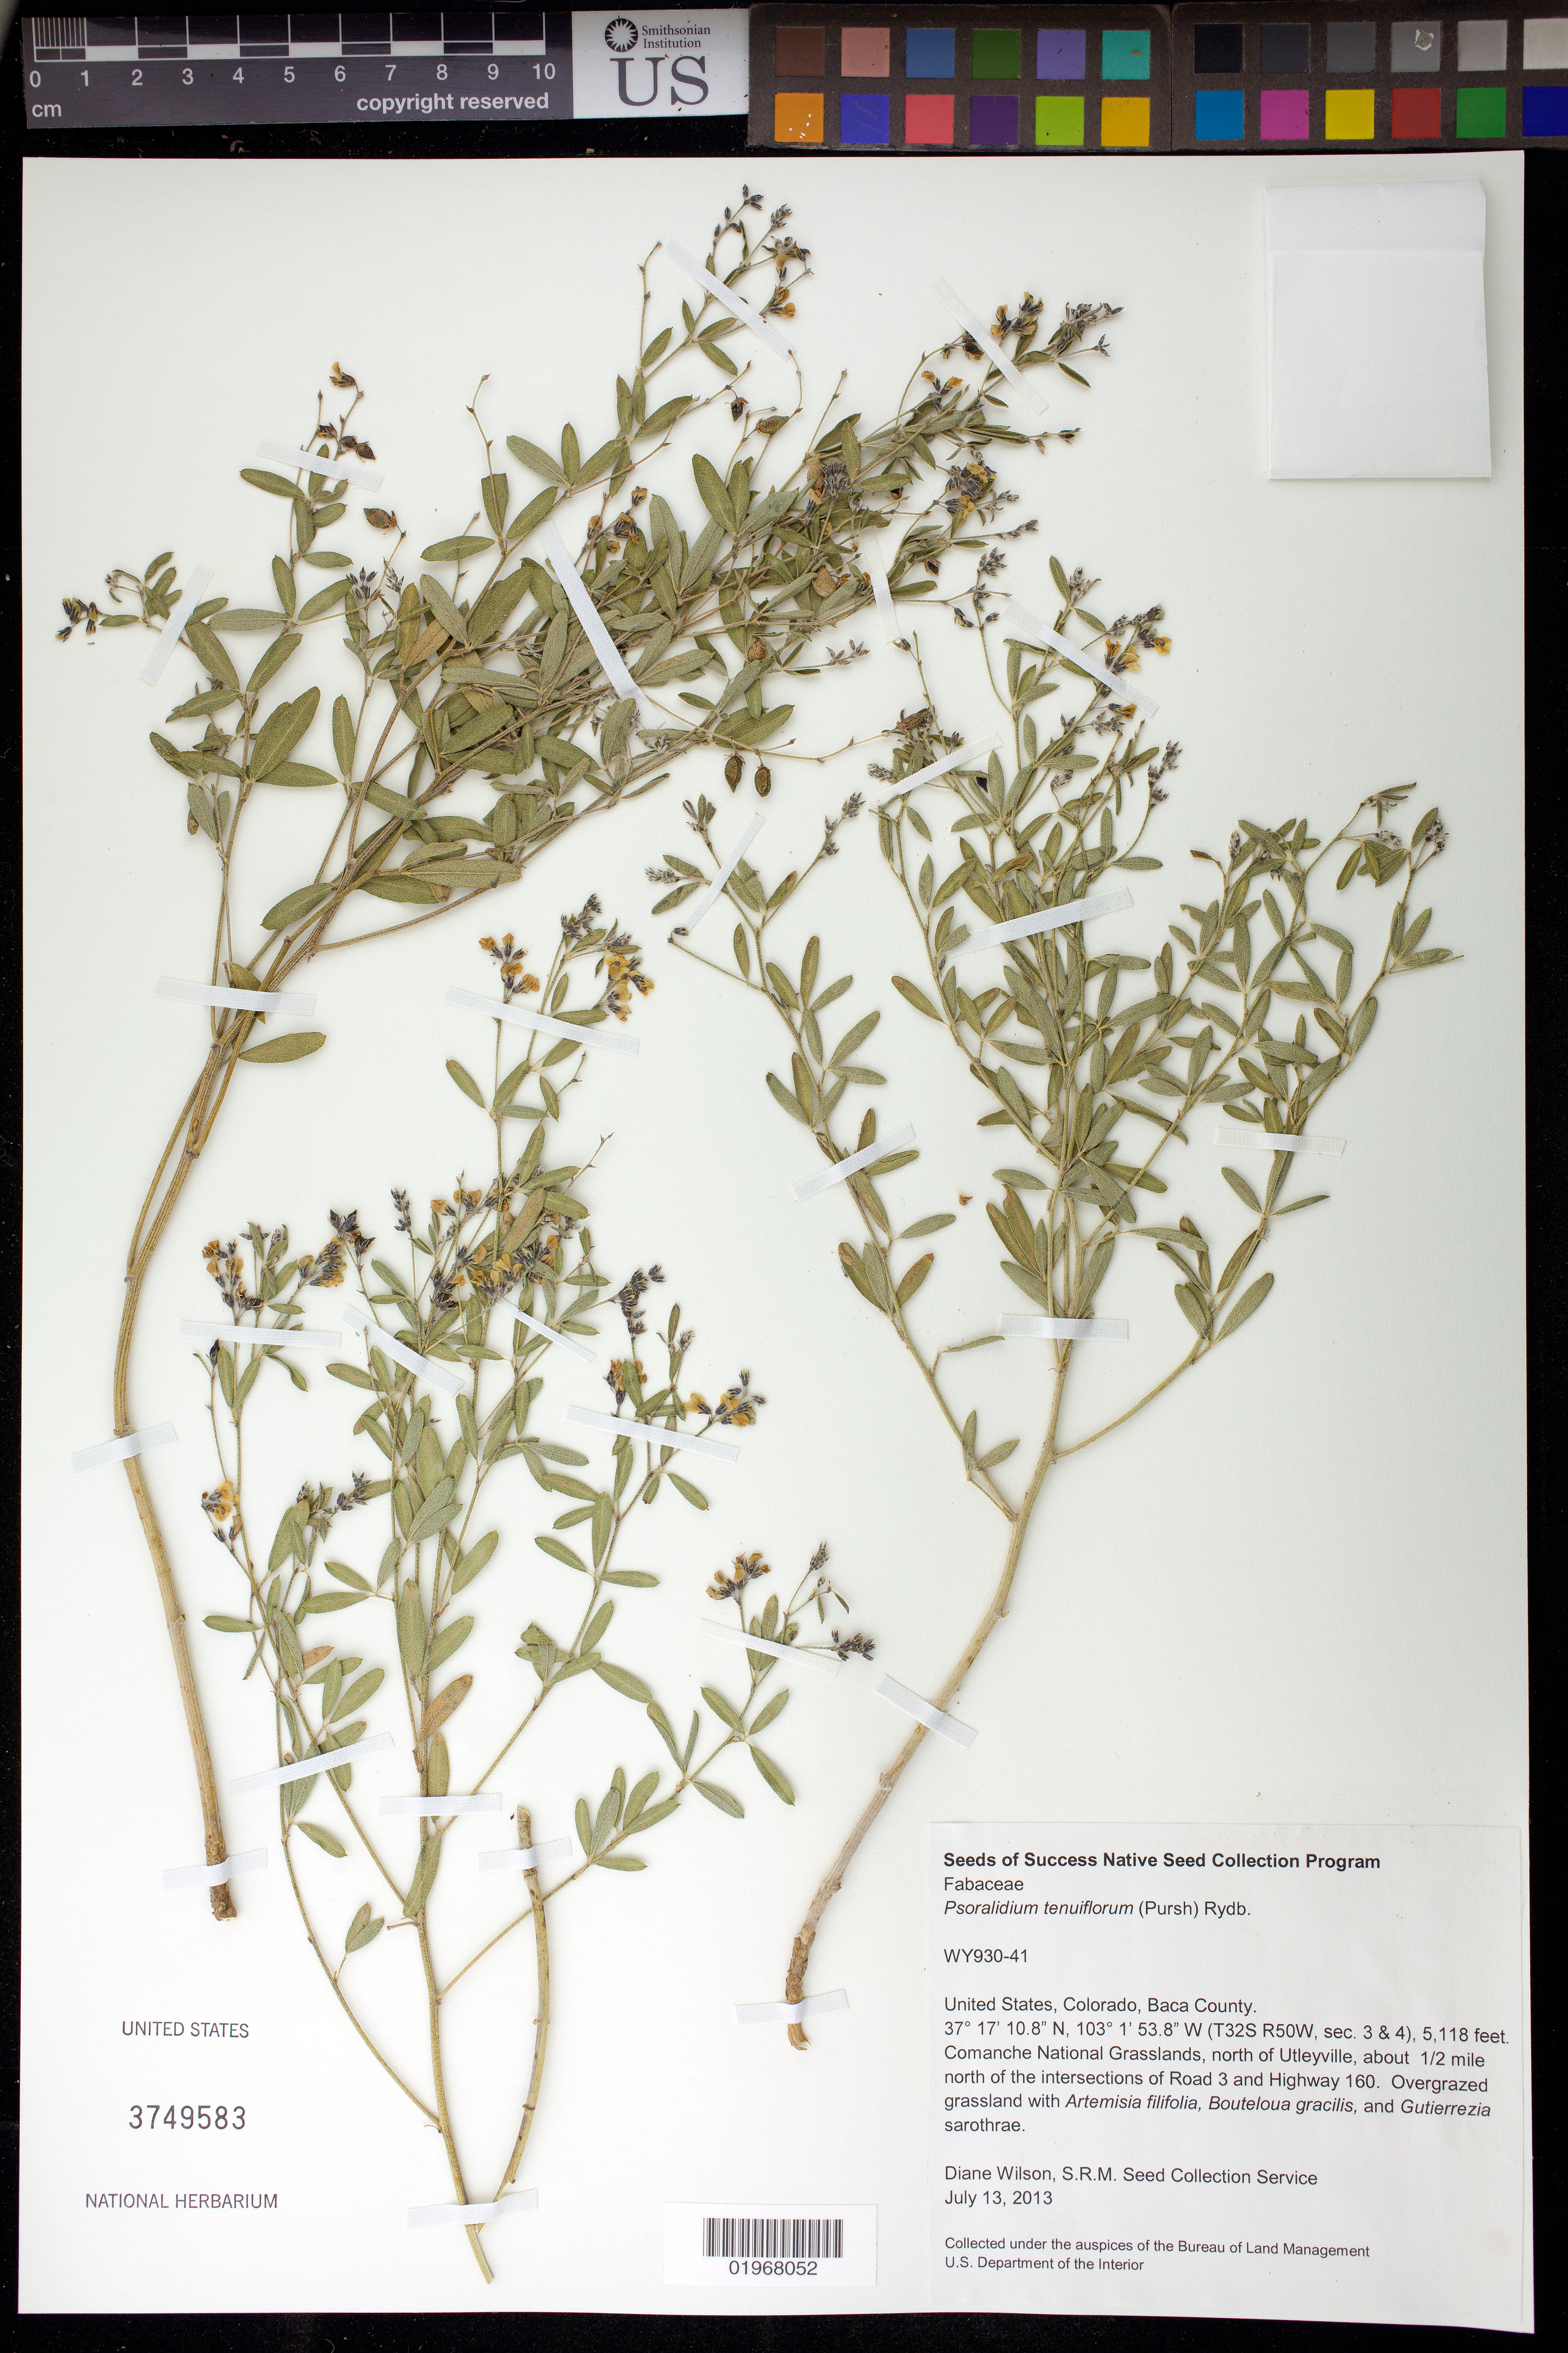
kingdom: Plantae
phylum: Tracheophyta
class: Magnoliopsida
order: Fabales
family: Fabaceae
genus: Psoralidium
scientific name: Psoralidium tenuiflorum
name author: (Pursh) Rydb.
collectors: D. Wilson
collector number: WY930-41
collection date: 2013-07-13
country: United States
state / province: Colorado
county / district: Baca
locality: Comanche National Grassland, N of Utleyville, 1/2 mi. N of the intersections of Road 3 and Hwy 160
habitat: Overgrazed grassland with Artemisia filifolia, Bouteloua gracilis, ect.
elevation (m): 1560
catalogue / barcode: US 3749583